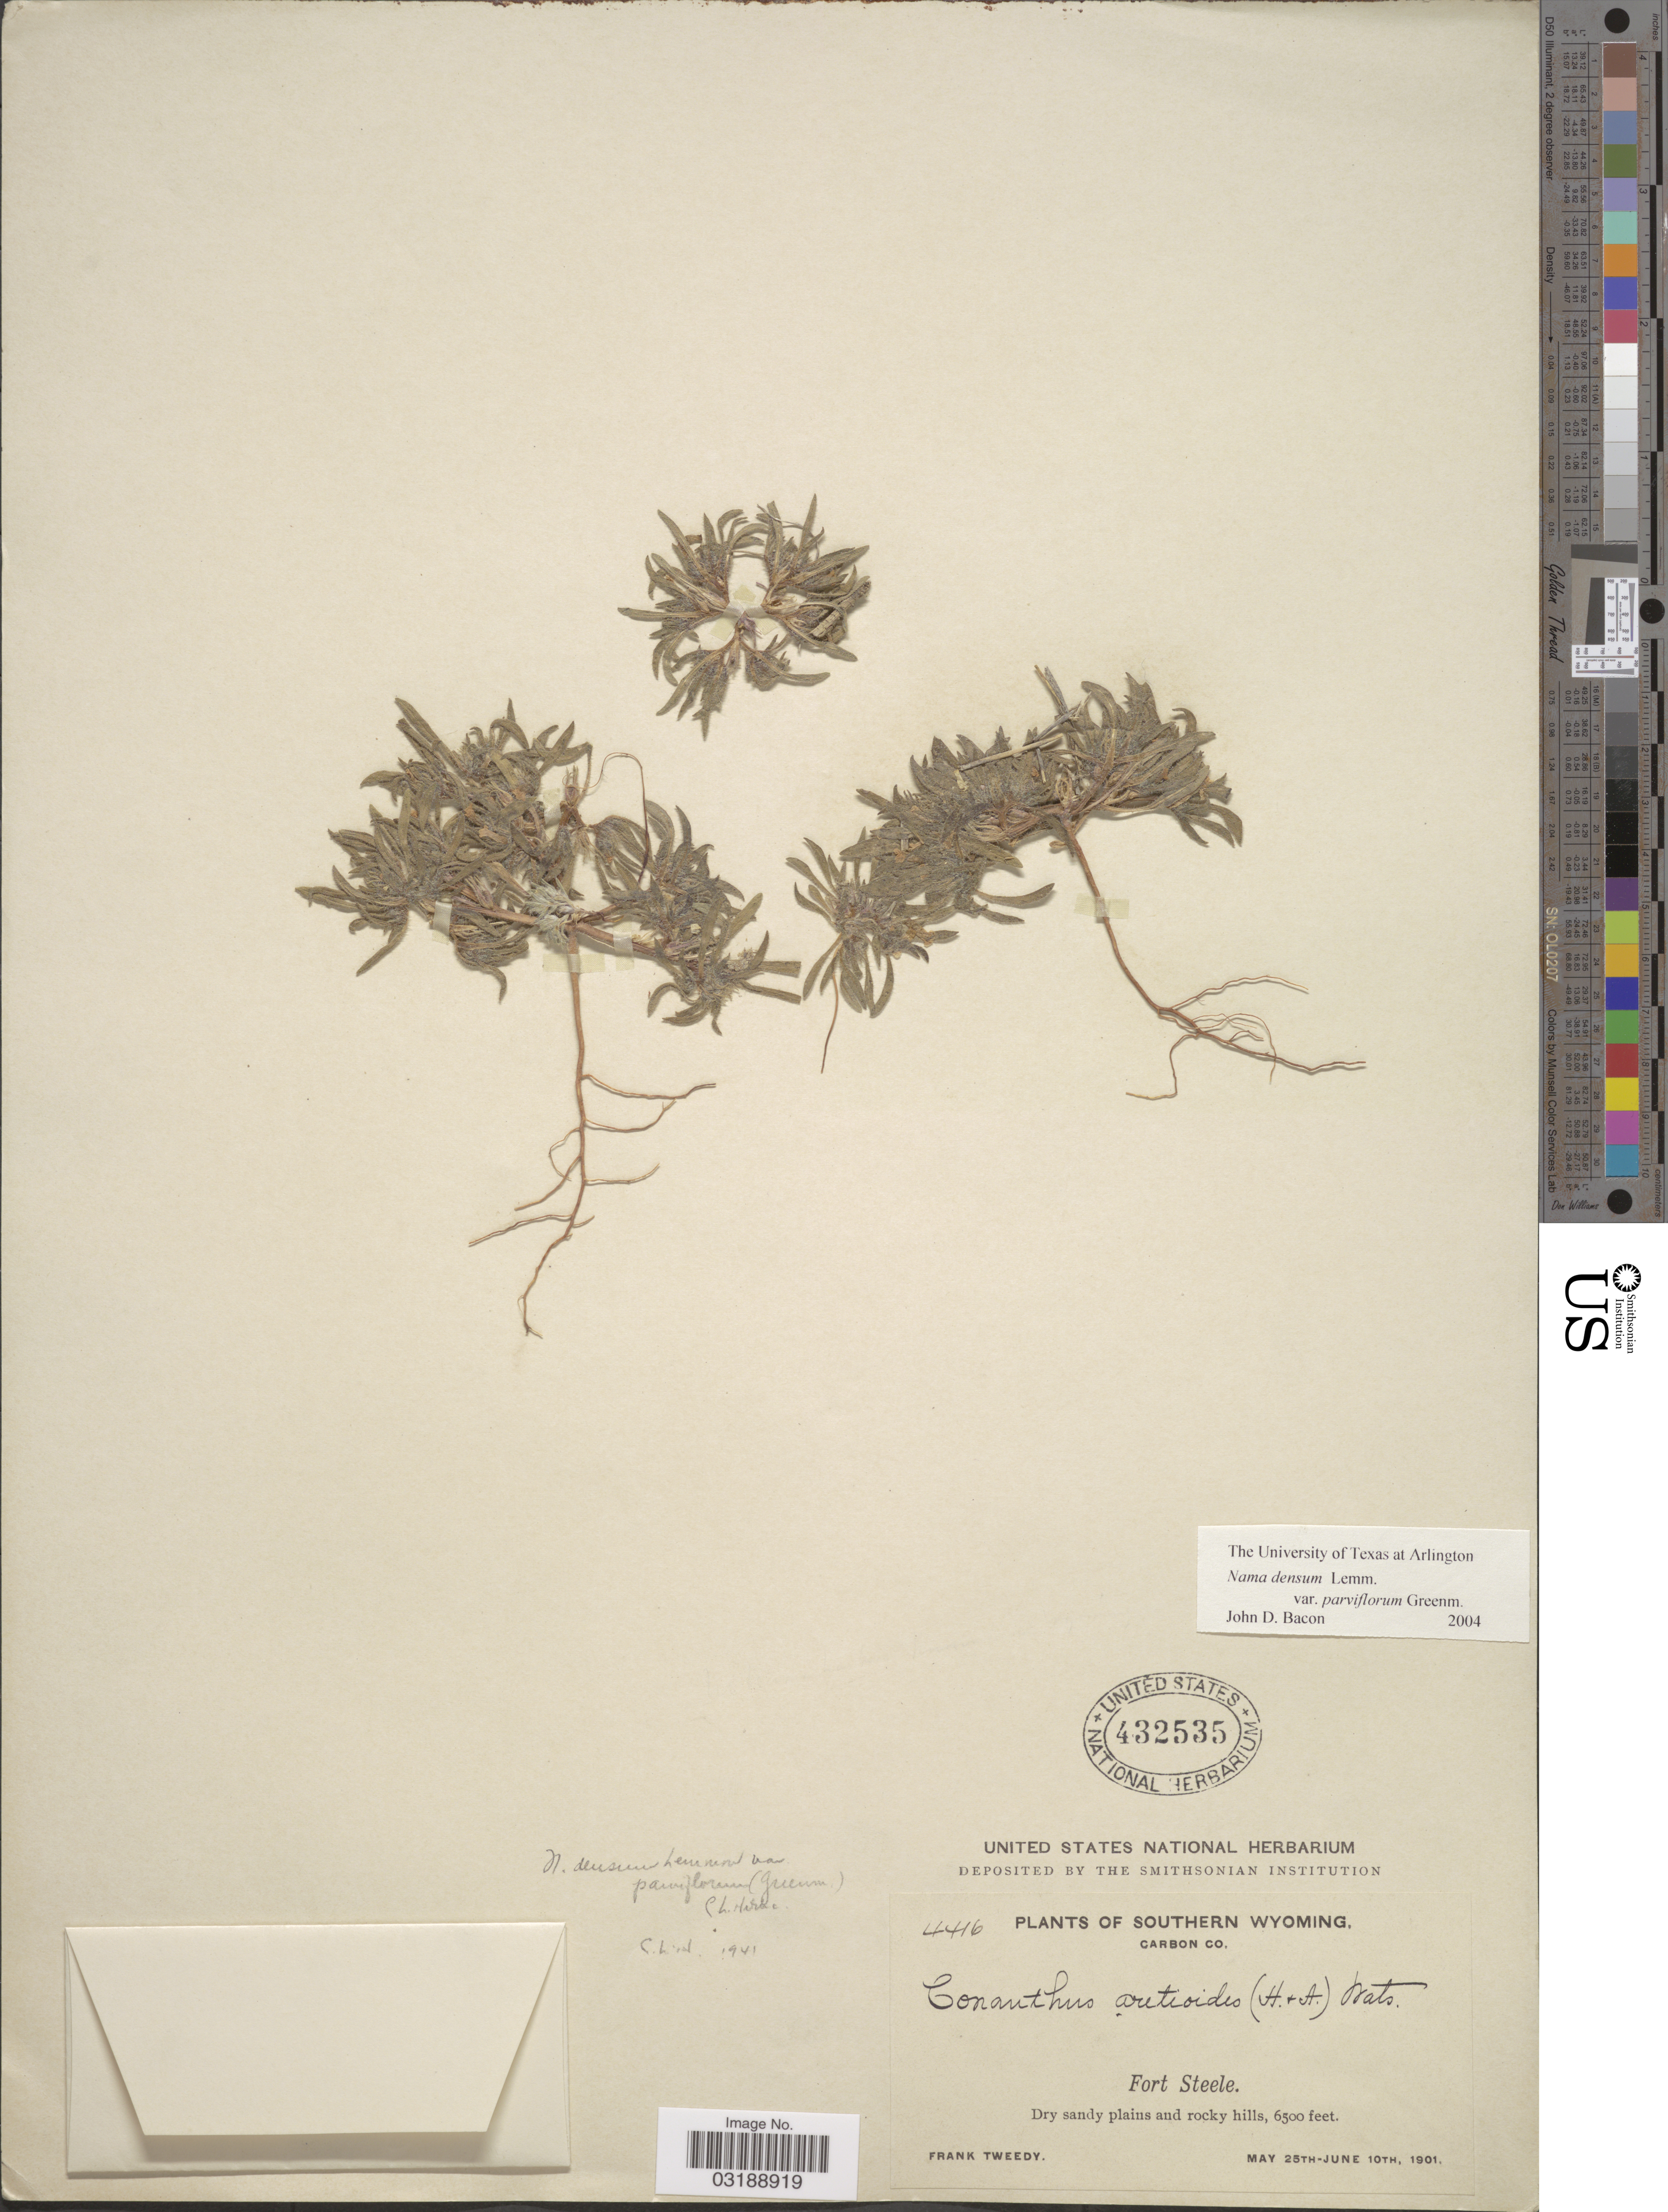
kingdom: Plantae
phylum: Tracheophyta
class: Magnoliopsida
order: Boraginales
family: Namaceae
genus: Nama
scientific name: Nama densa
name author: Lemmon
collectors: F. Tweedy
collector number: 4416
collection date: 1901-05-25/1901-06-10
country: United States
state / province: Wyoming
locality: Southern Wyoming, Carbon Co., Fort Steele.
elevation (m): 1981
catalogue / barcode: US 432535